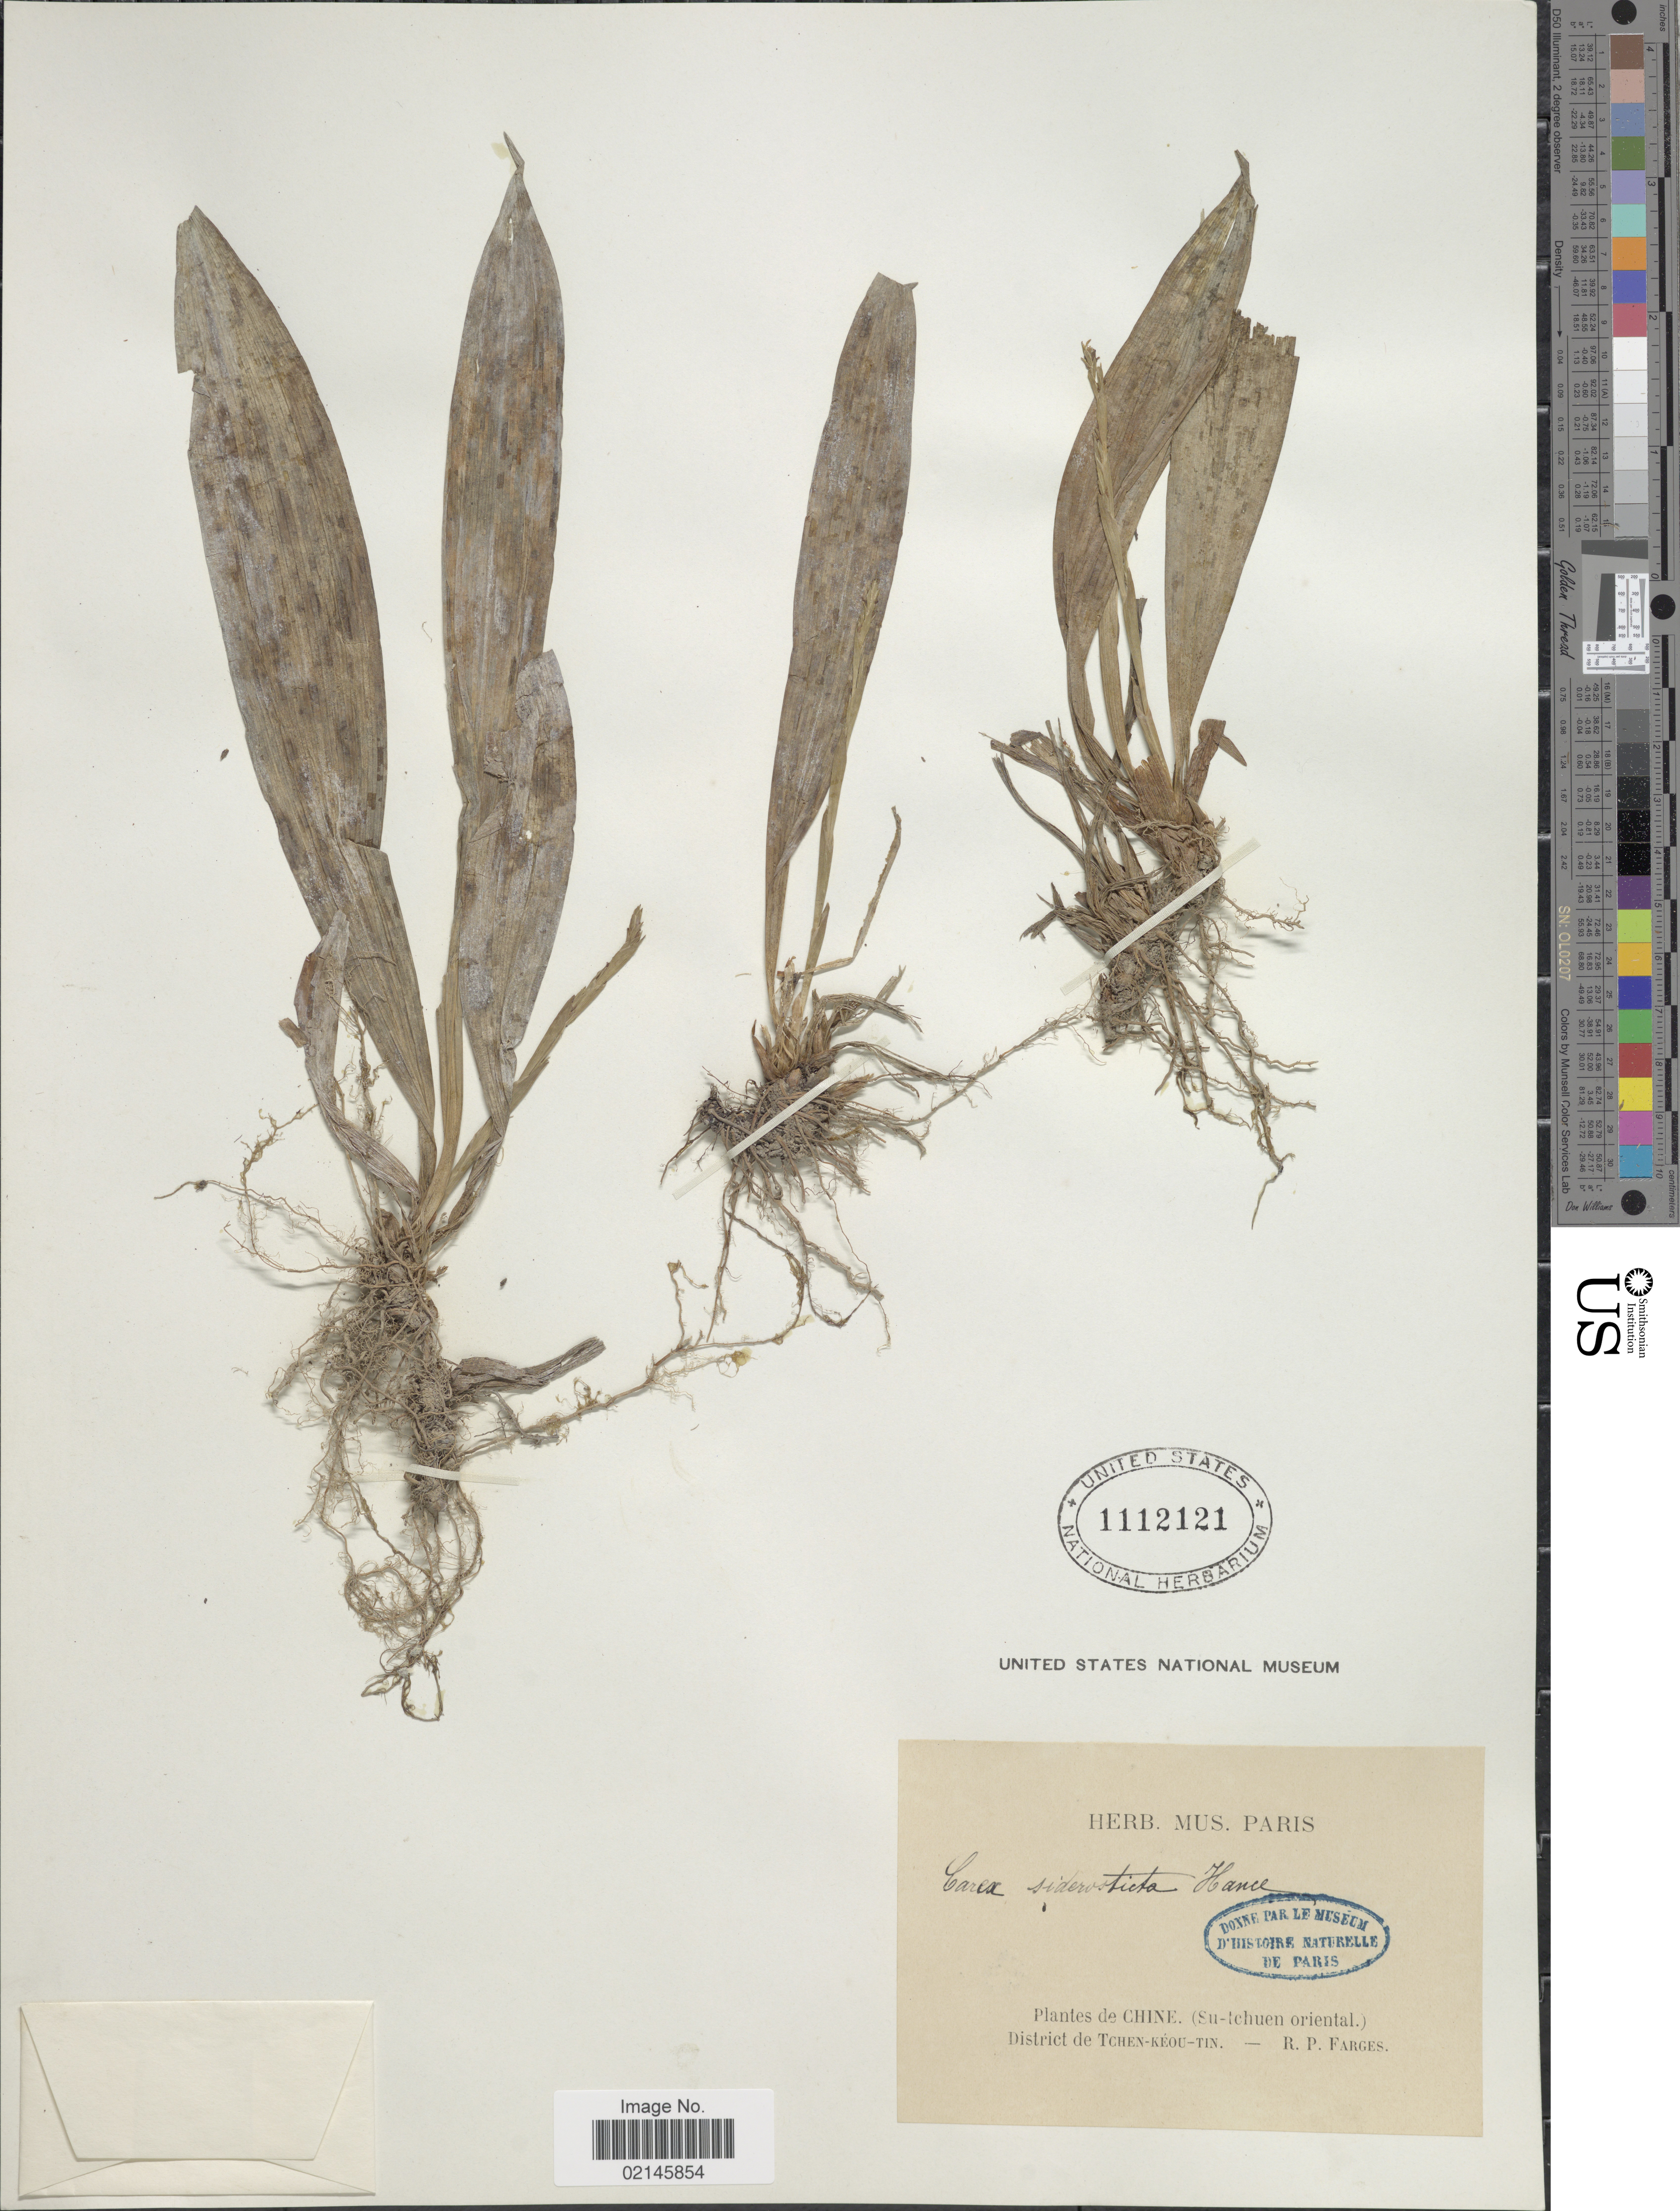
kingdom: Plantae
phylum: Tracheophyta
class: Liliopsida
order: Poales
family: Cyperaceae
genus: Carex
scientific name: Carex siderosticta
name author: Hance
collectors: R. Farges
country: China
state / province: Sichuan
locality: (Su-tchuen oriental) District de Tchen-Keou-Tin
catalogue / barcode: US 1112121